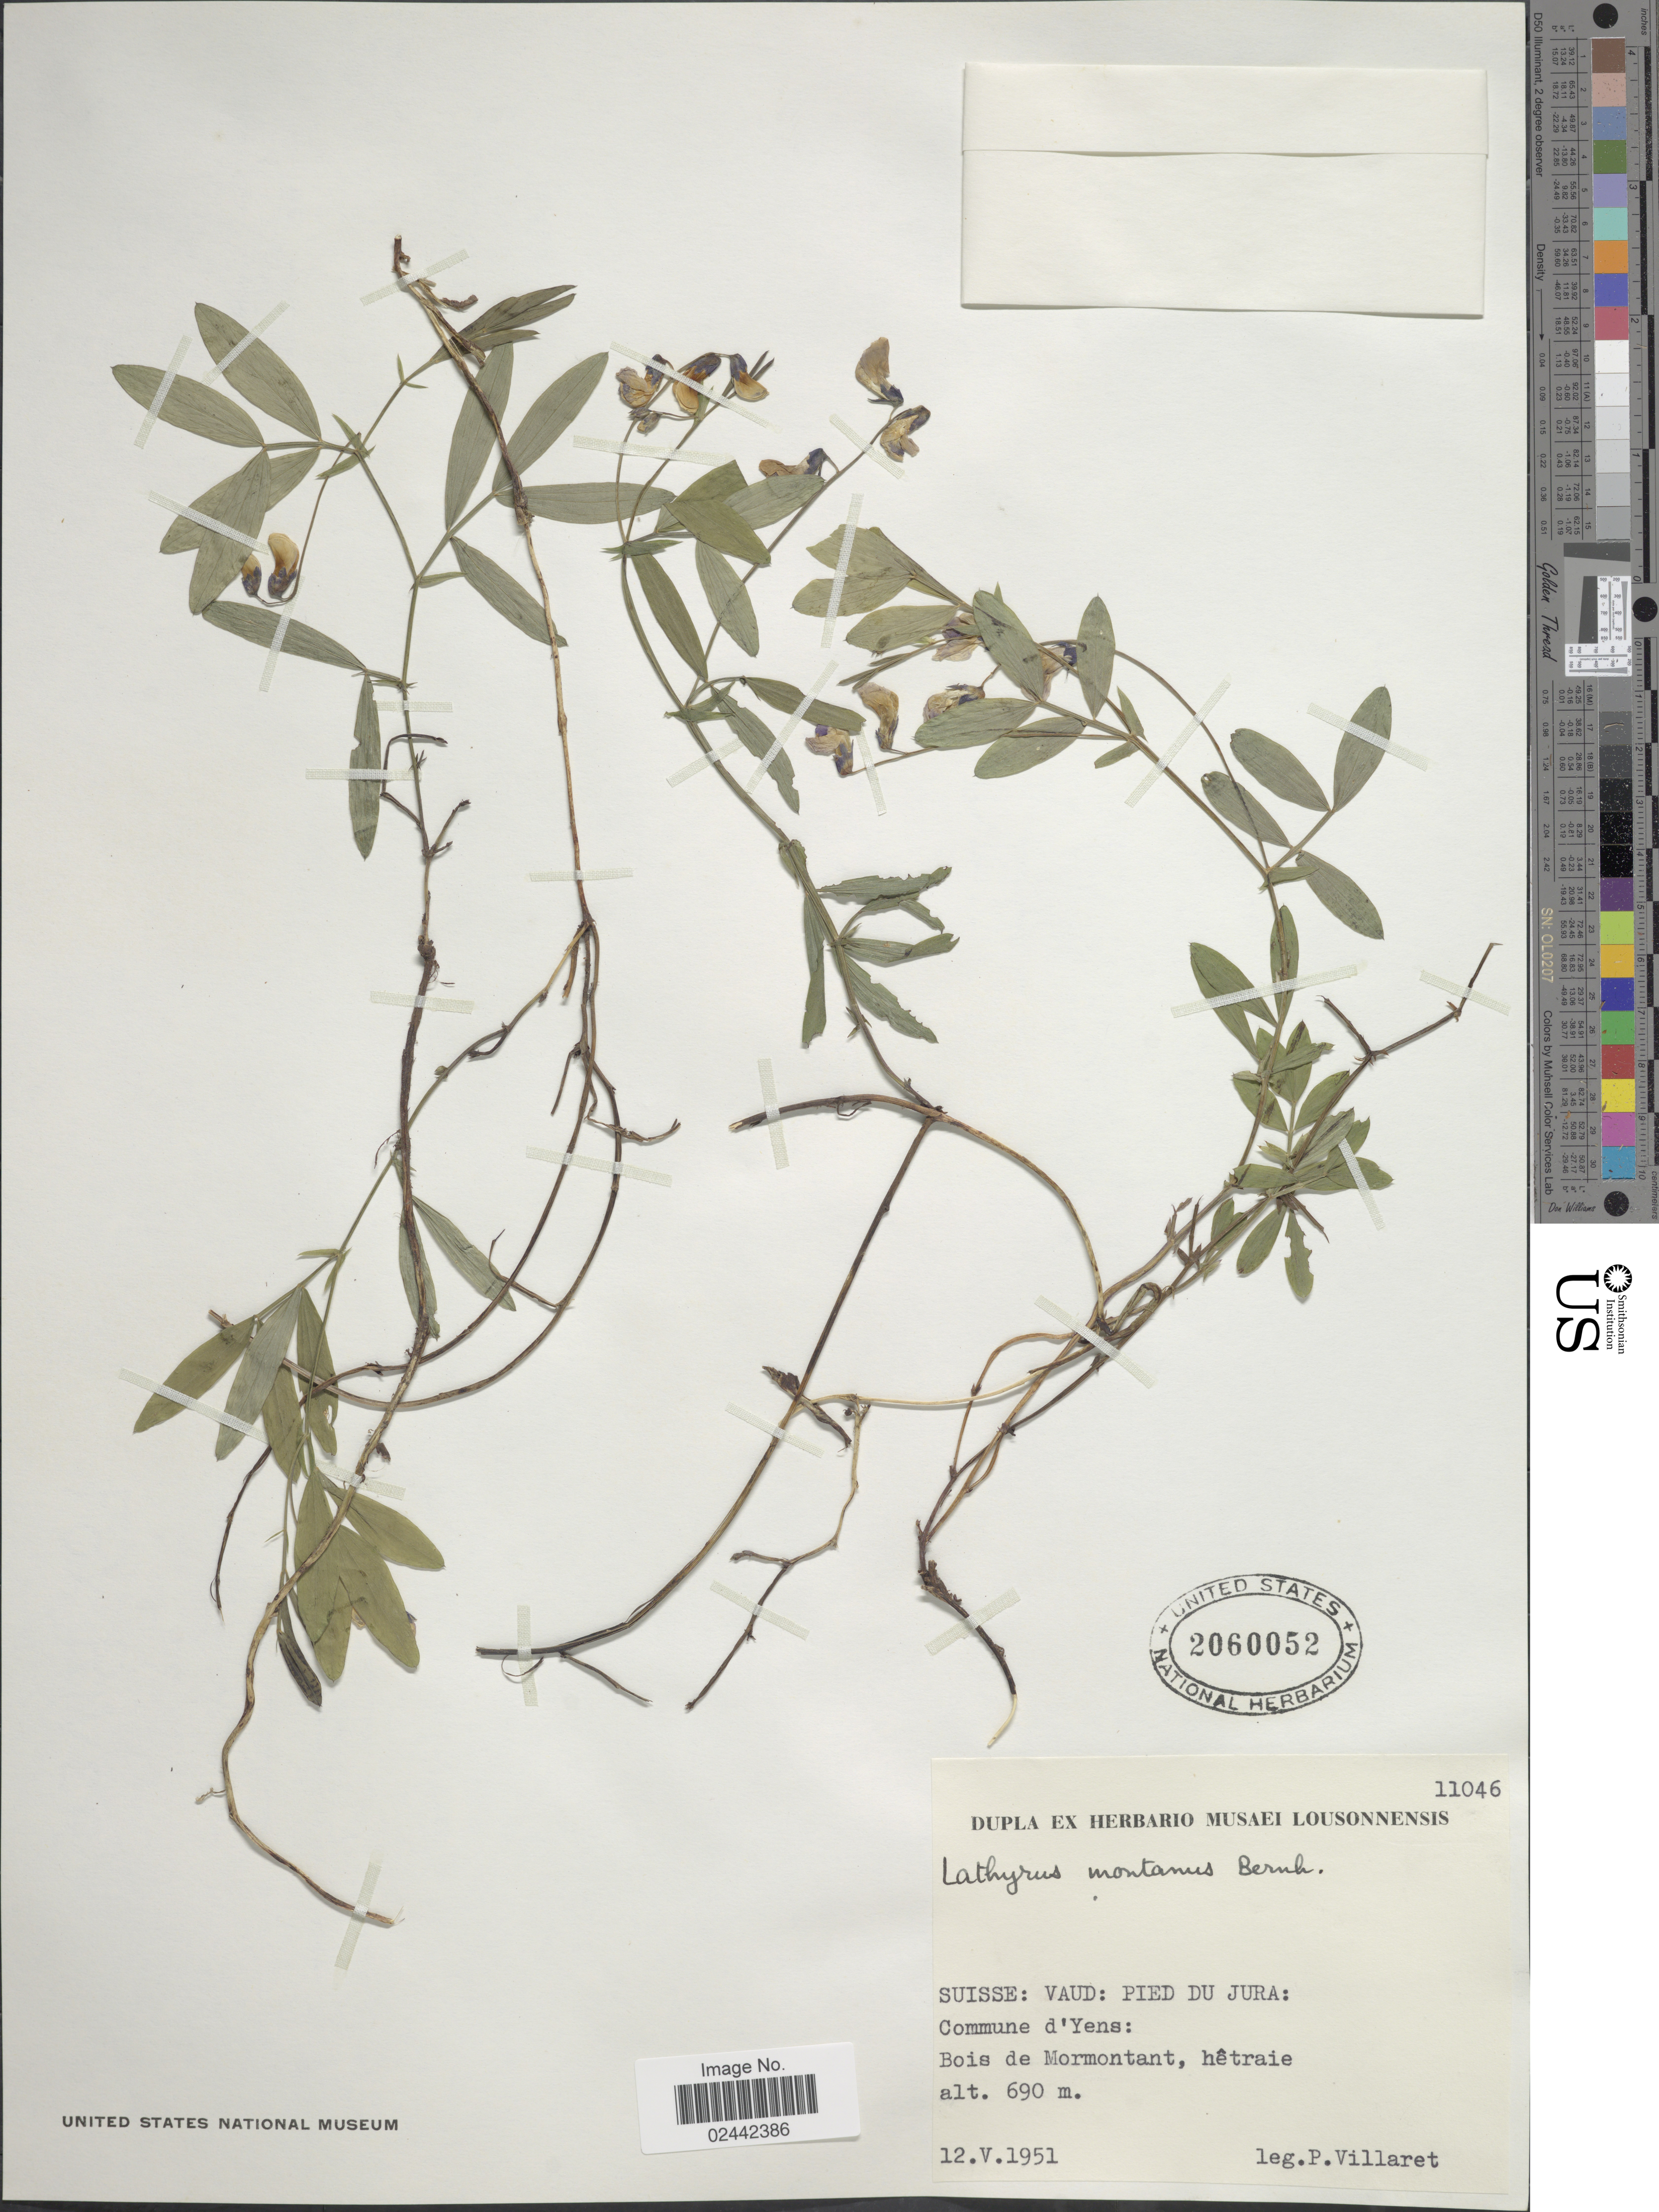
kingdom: Plantae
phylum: Tracheophyta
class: Magnoliopsida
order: Fabales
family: Fabaceae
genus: Lathyrus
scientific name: Lathyrus montanus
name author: Bernh.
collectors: P. Villaret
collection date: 1951-05-12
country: Switzerland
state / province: Vaud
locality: Suisse: Vaud: Pied du Jura: Commune d'Yens. Bois de Mormontant, hetraie.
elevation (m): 690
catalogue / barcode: US 2060052